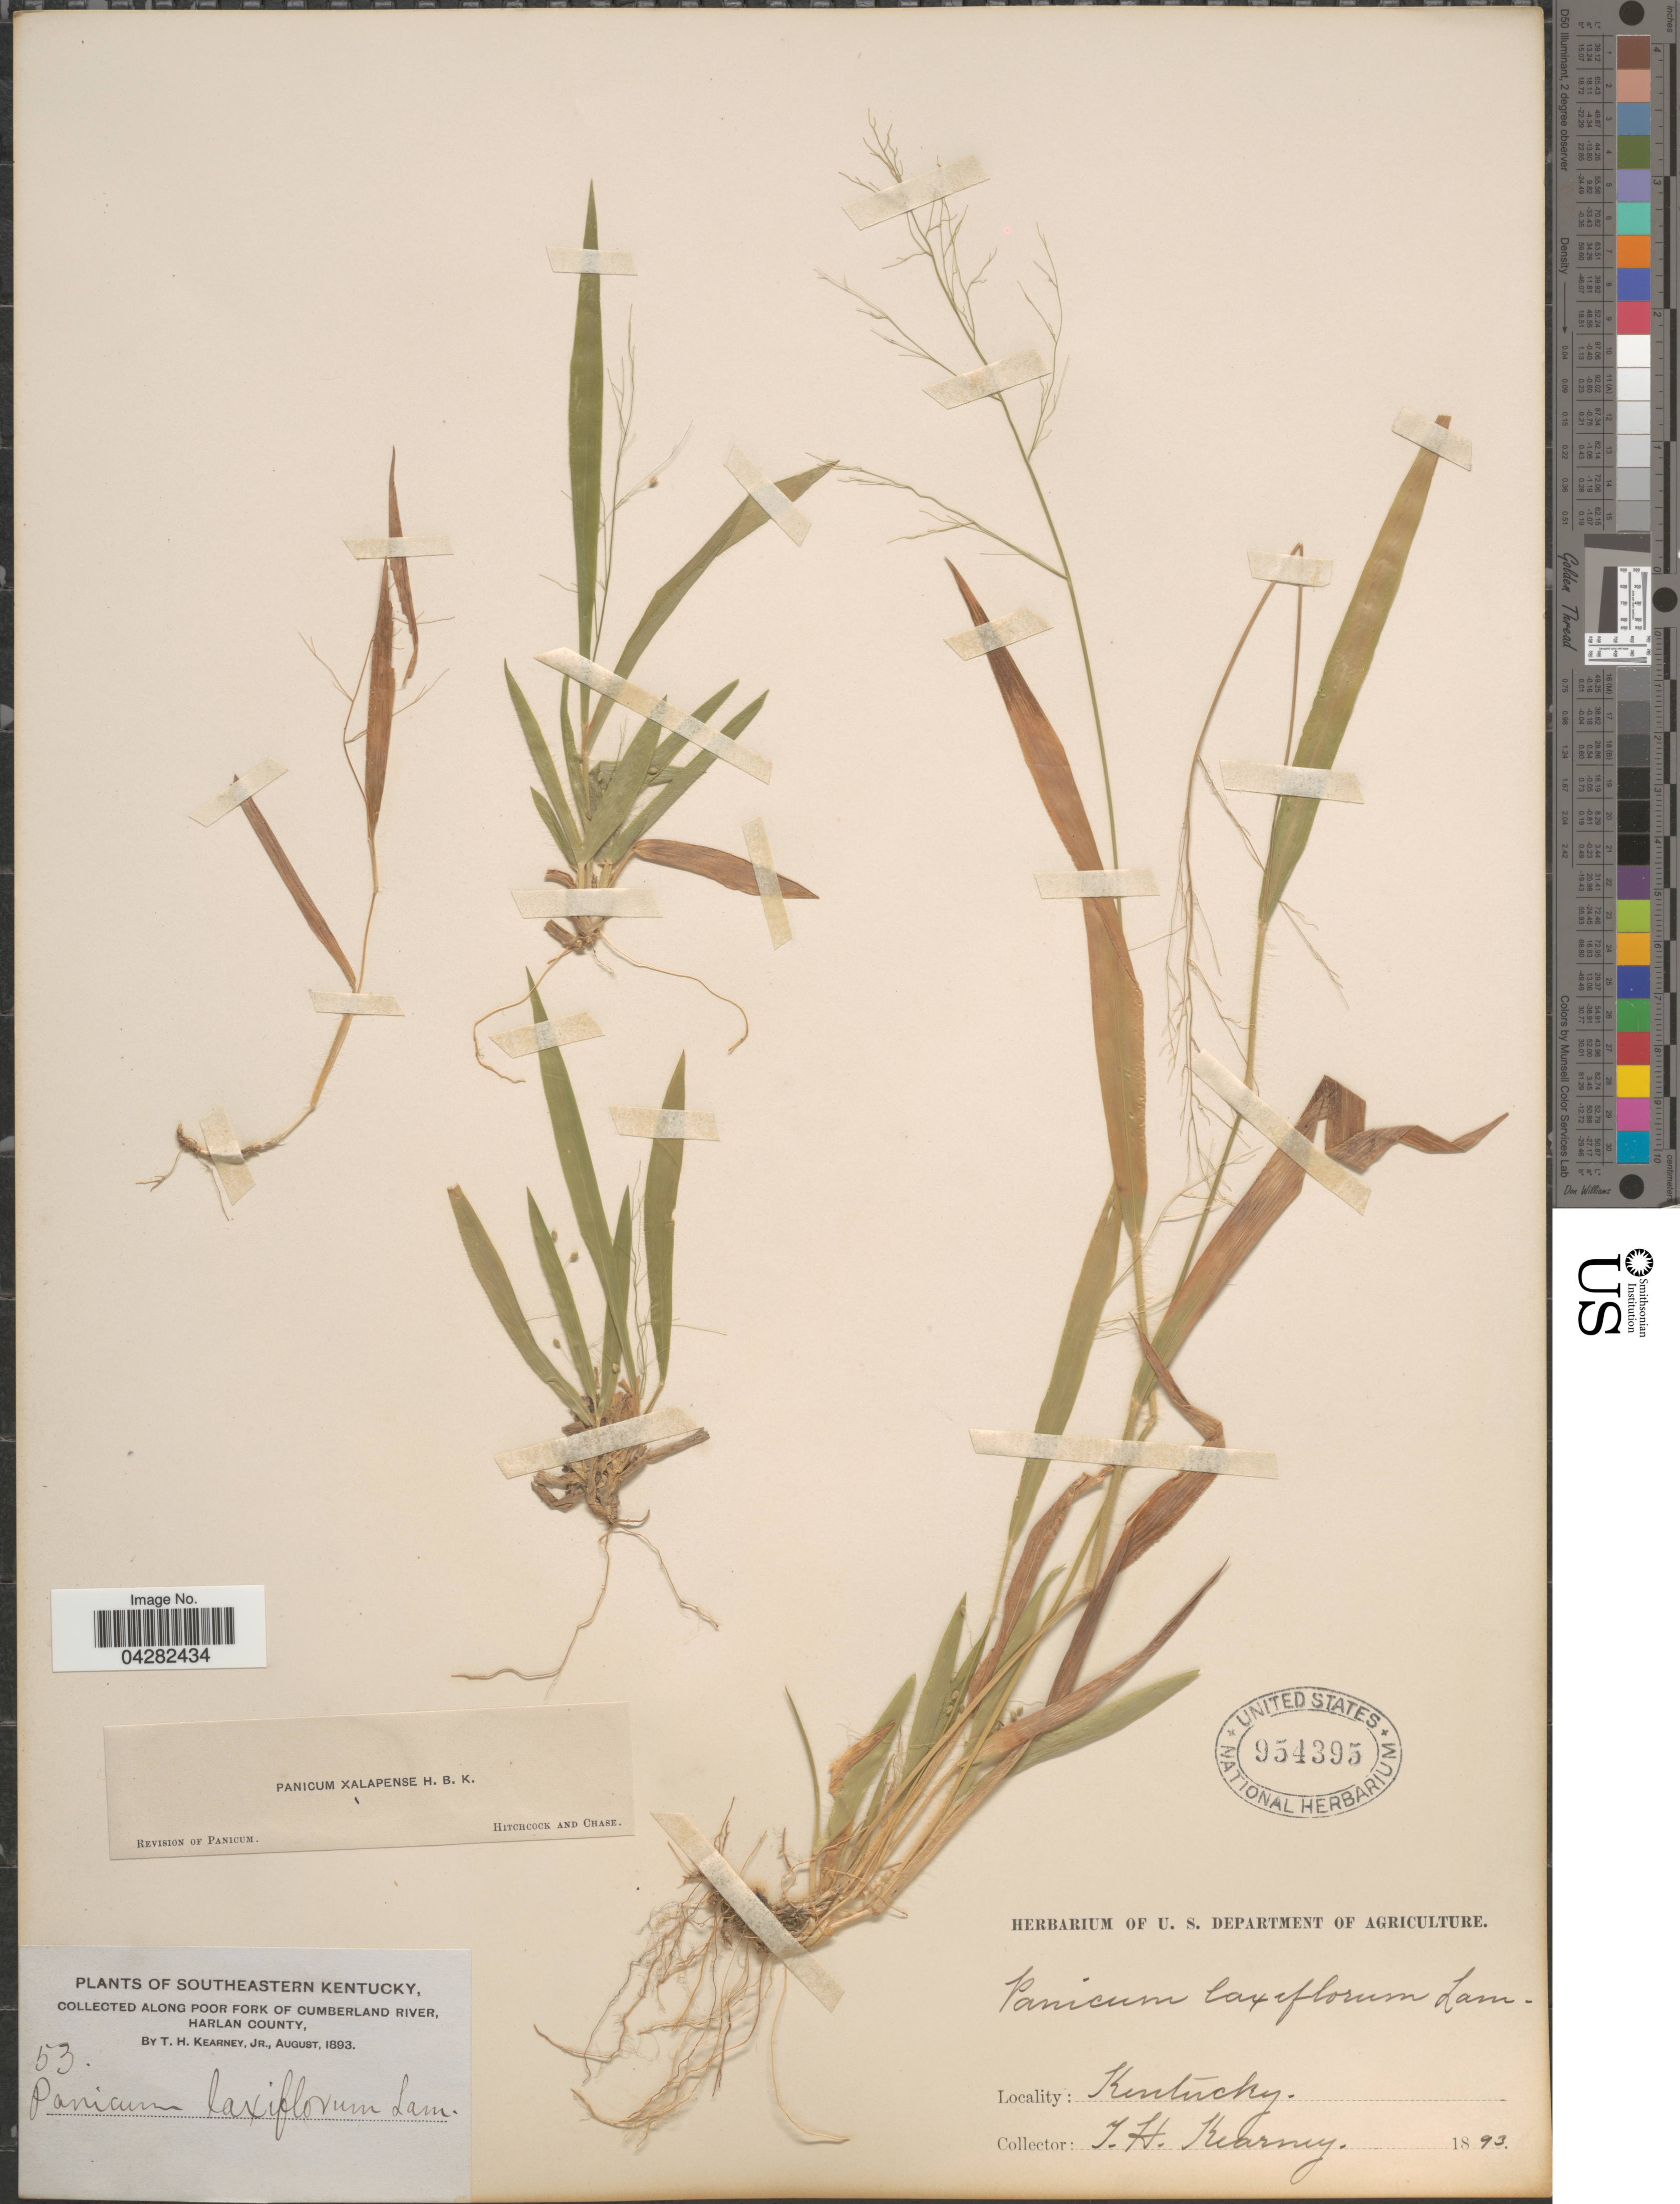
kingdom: Plantae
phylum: Tracheophyta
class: Liliopsida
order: Poales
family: Poaceae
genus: Dichanthelium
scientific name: Dichanthelium laxiflorum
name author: (Lam.) Gould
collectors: T. H. Kearney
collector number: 53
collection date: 1893-08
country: United States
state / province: Kentucky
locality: Southeastern Kentucky, along poor Fork of Cumberland River, Harlan County.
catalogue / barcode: US 954395